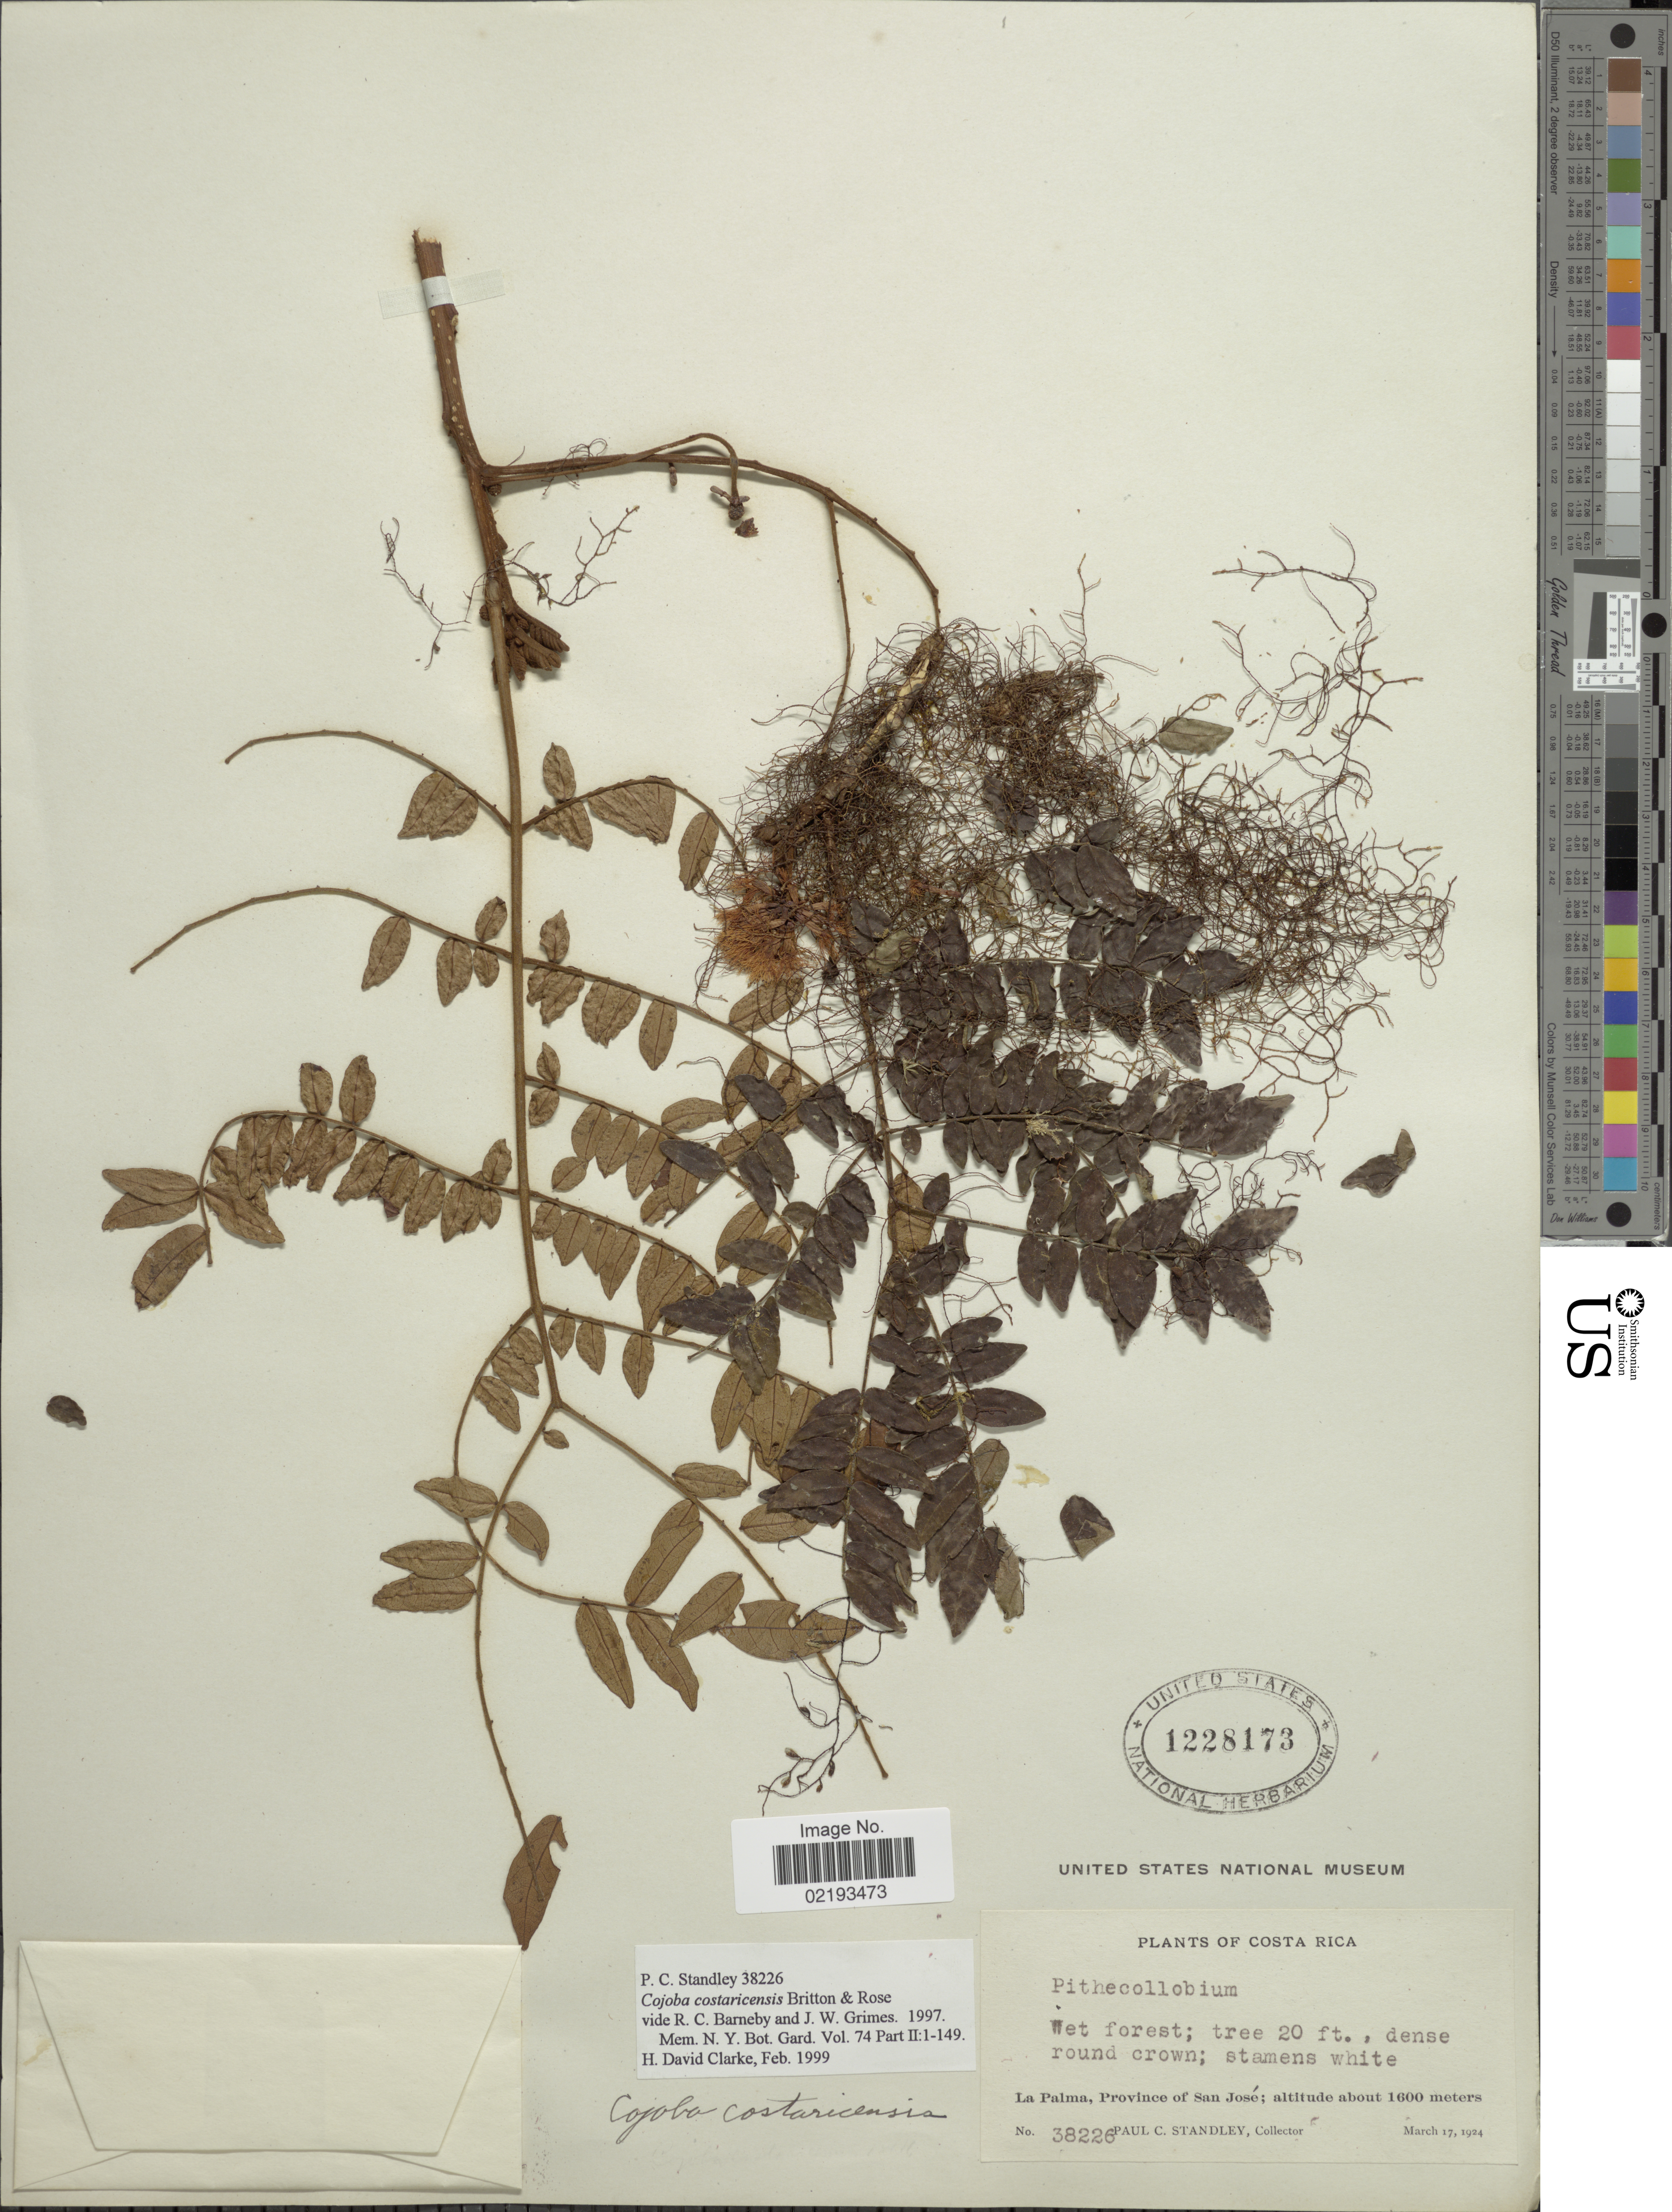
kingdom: Plantae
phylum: Tracheophyta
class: Magnoliopsida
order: Fabales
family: Fabaceae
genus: Cojoba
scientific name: Cojoba costaricensis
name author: Britton & Rose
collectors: P. C. Standley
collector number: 3826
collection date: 1924-03-17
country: Costa Rica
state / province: San José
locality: La Palma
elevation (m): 1600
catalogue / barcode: US 1228173